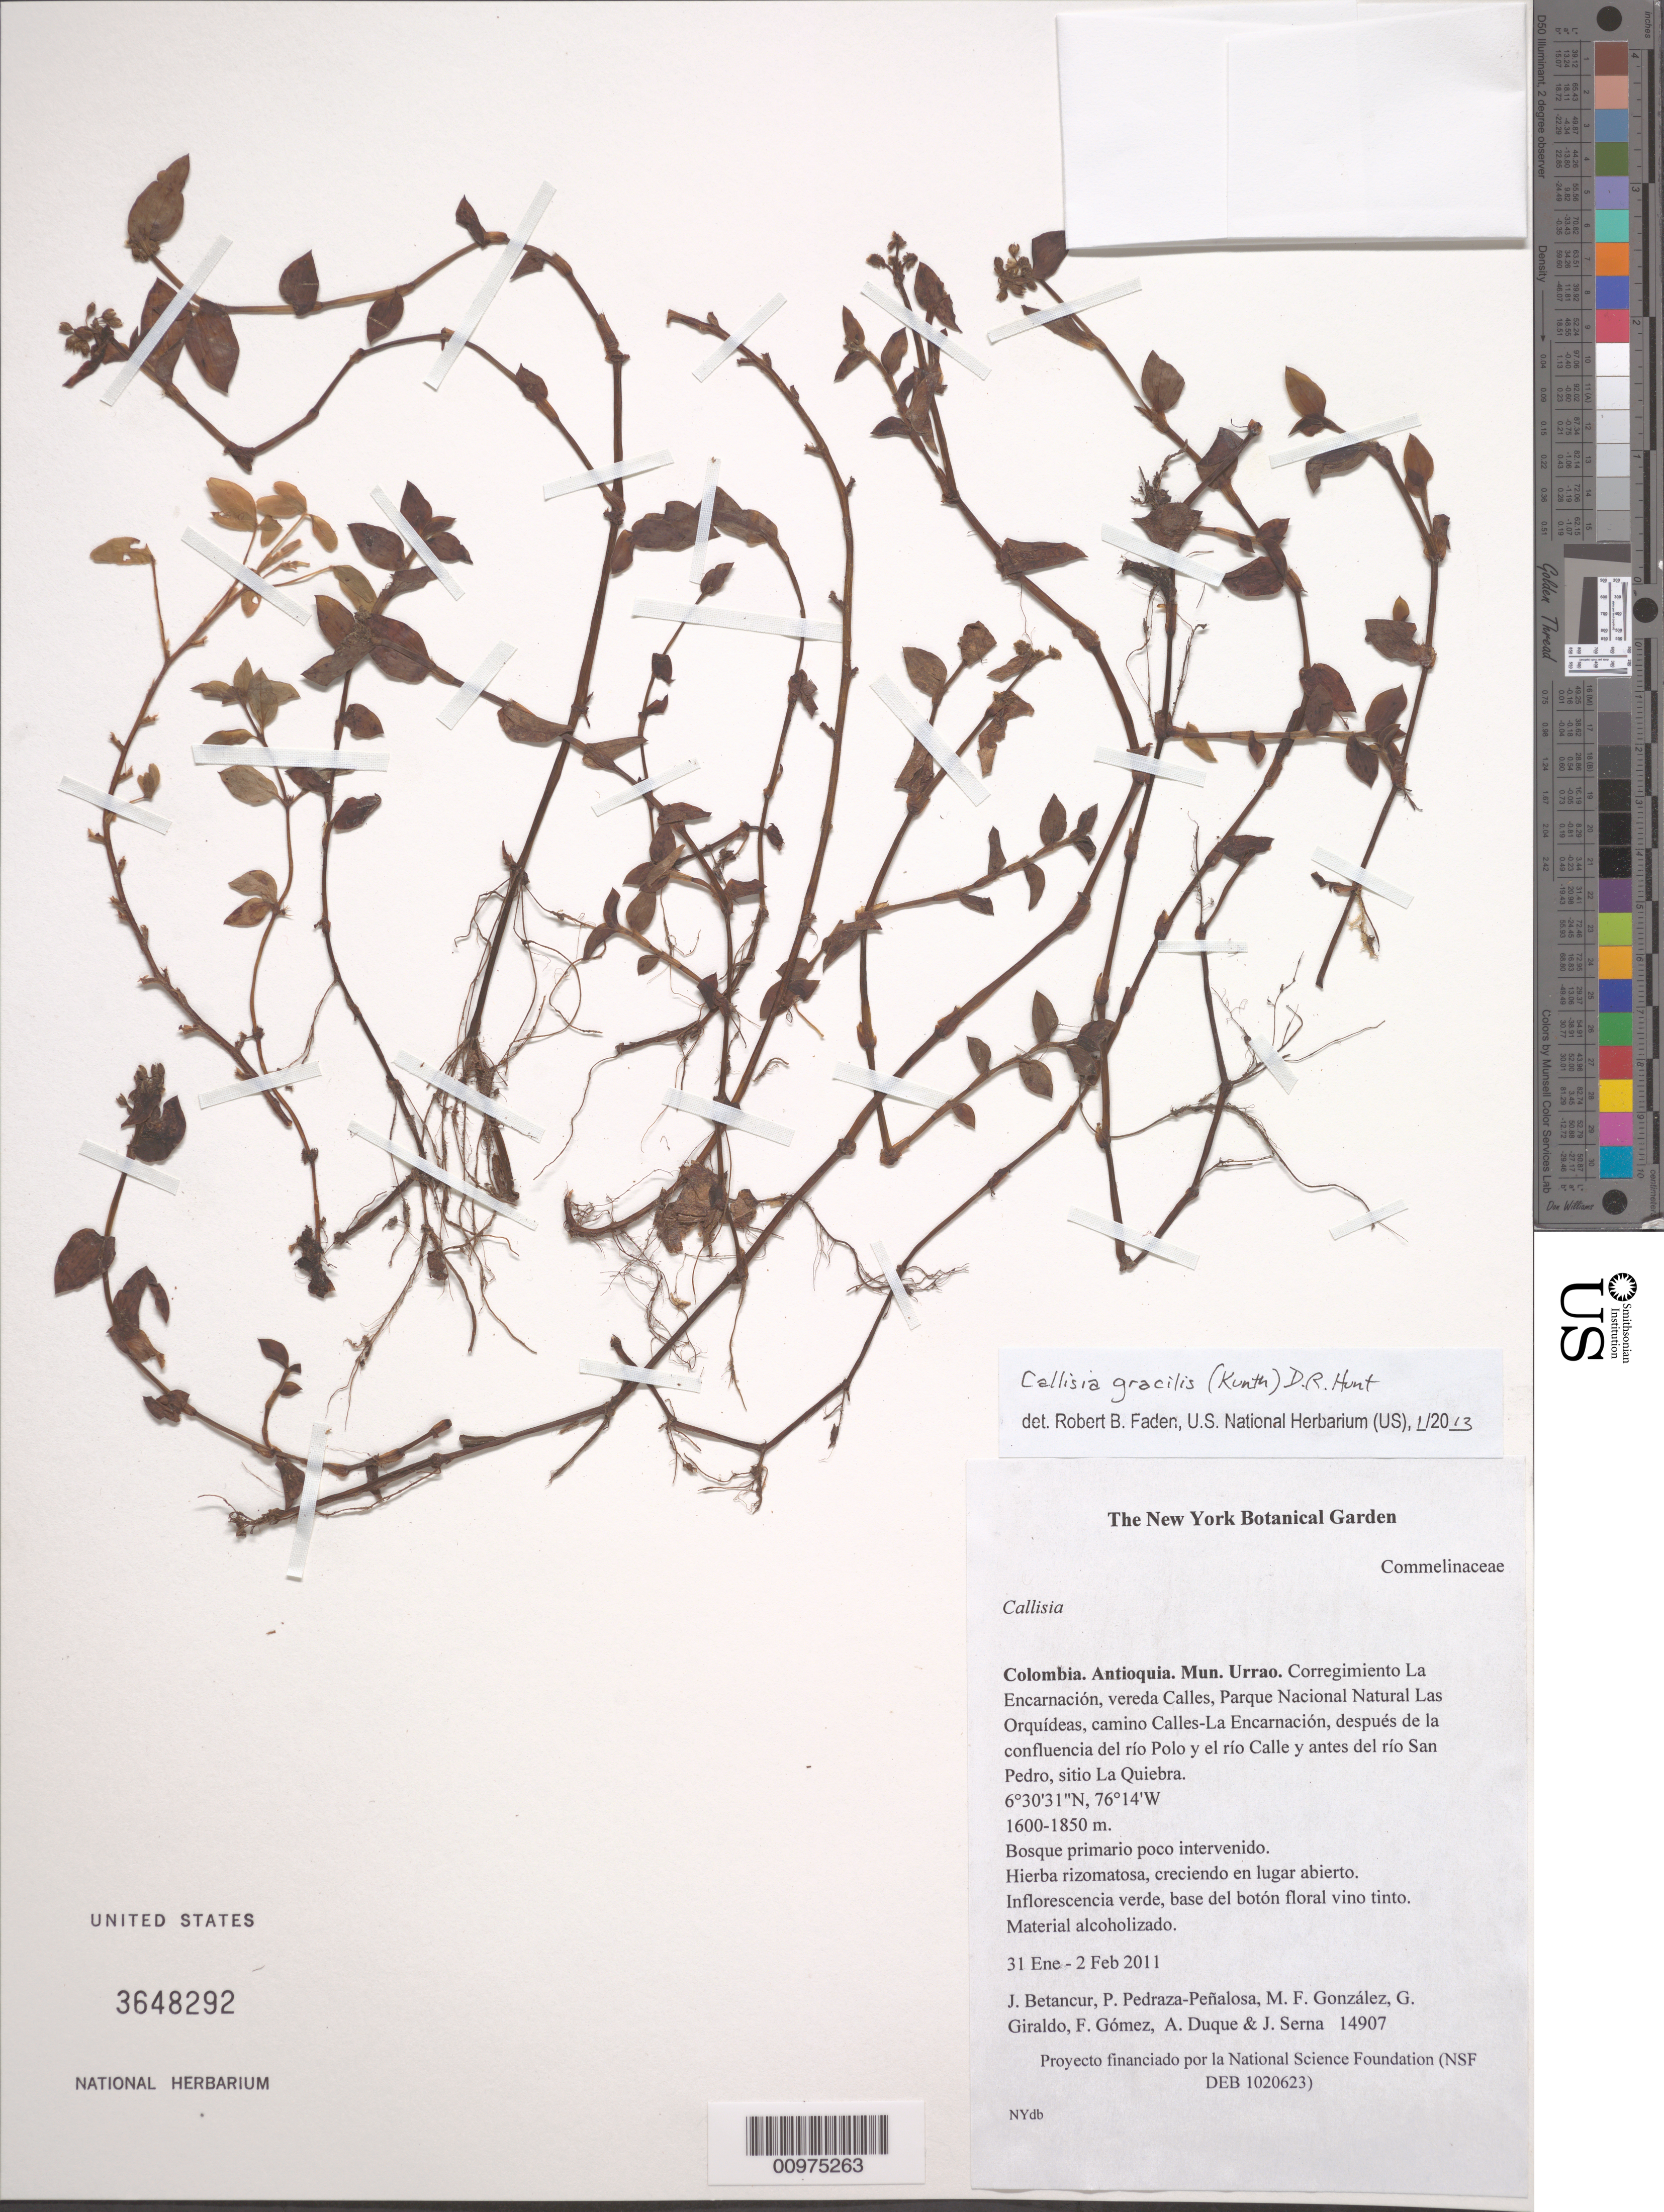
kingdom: Plantae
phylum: Tracheophyta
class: Liliopsida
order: Commelinales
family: Commelinaceae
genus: Callisia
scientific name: Callisia gracilis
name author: (Kunth) D.R. Hunt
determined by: Faden, Robert B., (US), Smithsonian Institution - National Museum of Natural History (UNITED STATES)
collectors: J. C. Betancur et al.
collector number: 14907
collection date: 2011-01-31/2011-02-02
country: Colombia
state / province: Antioquia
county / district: Urrao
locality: Corregimiento La Encarnación, vereda Calles, Parque Nacional Natural Las Orquídeas, camino Calles-La Encarnación, después de la confluencia del río Calle y antes del río San Pedro, sitio La Quiebra.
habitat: Bosque primario poco intervenido.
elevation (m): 1600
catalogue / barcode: US 3648292